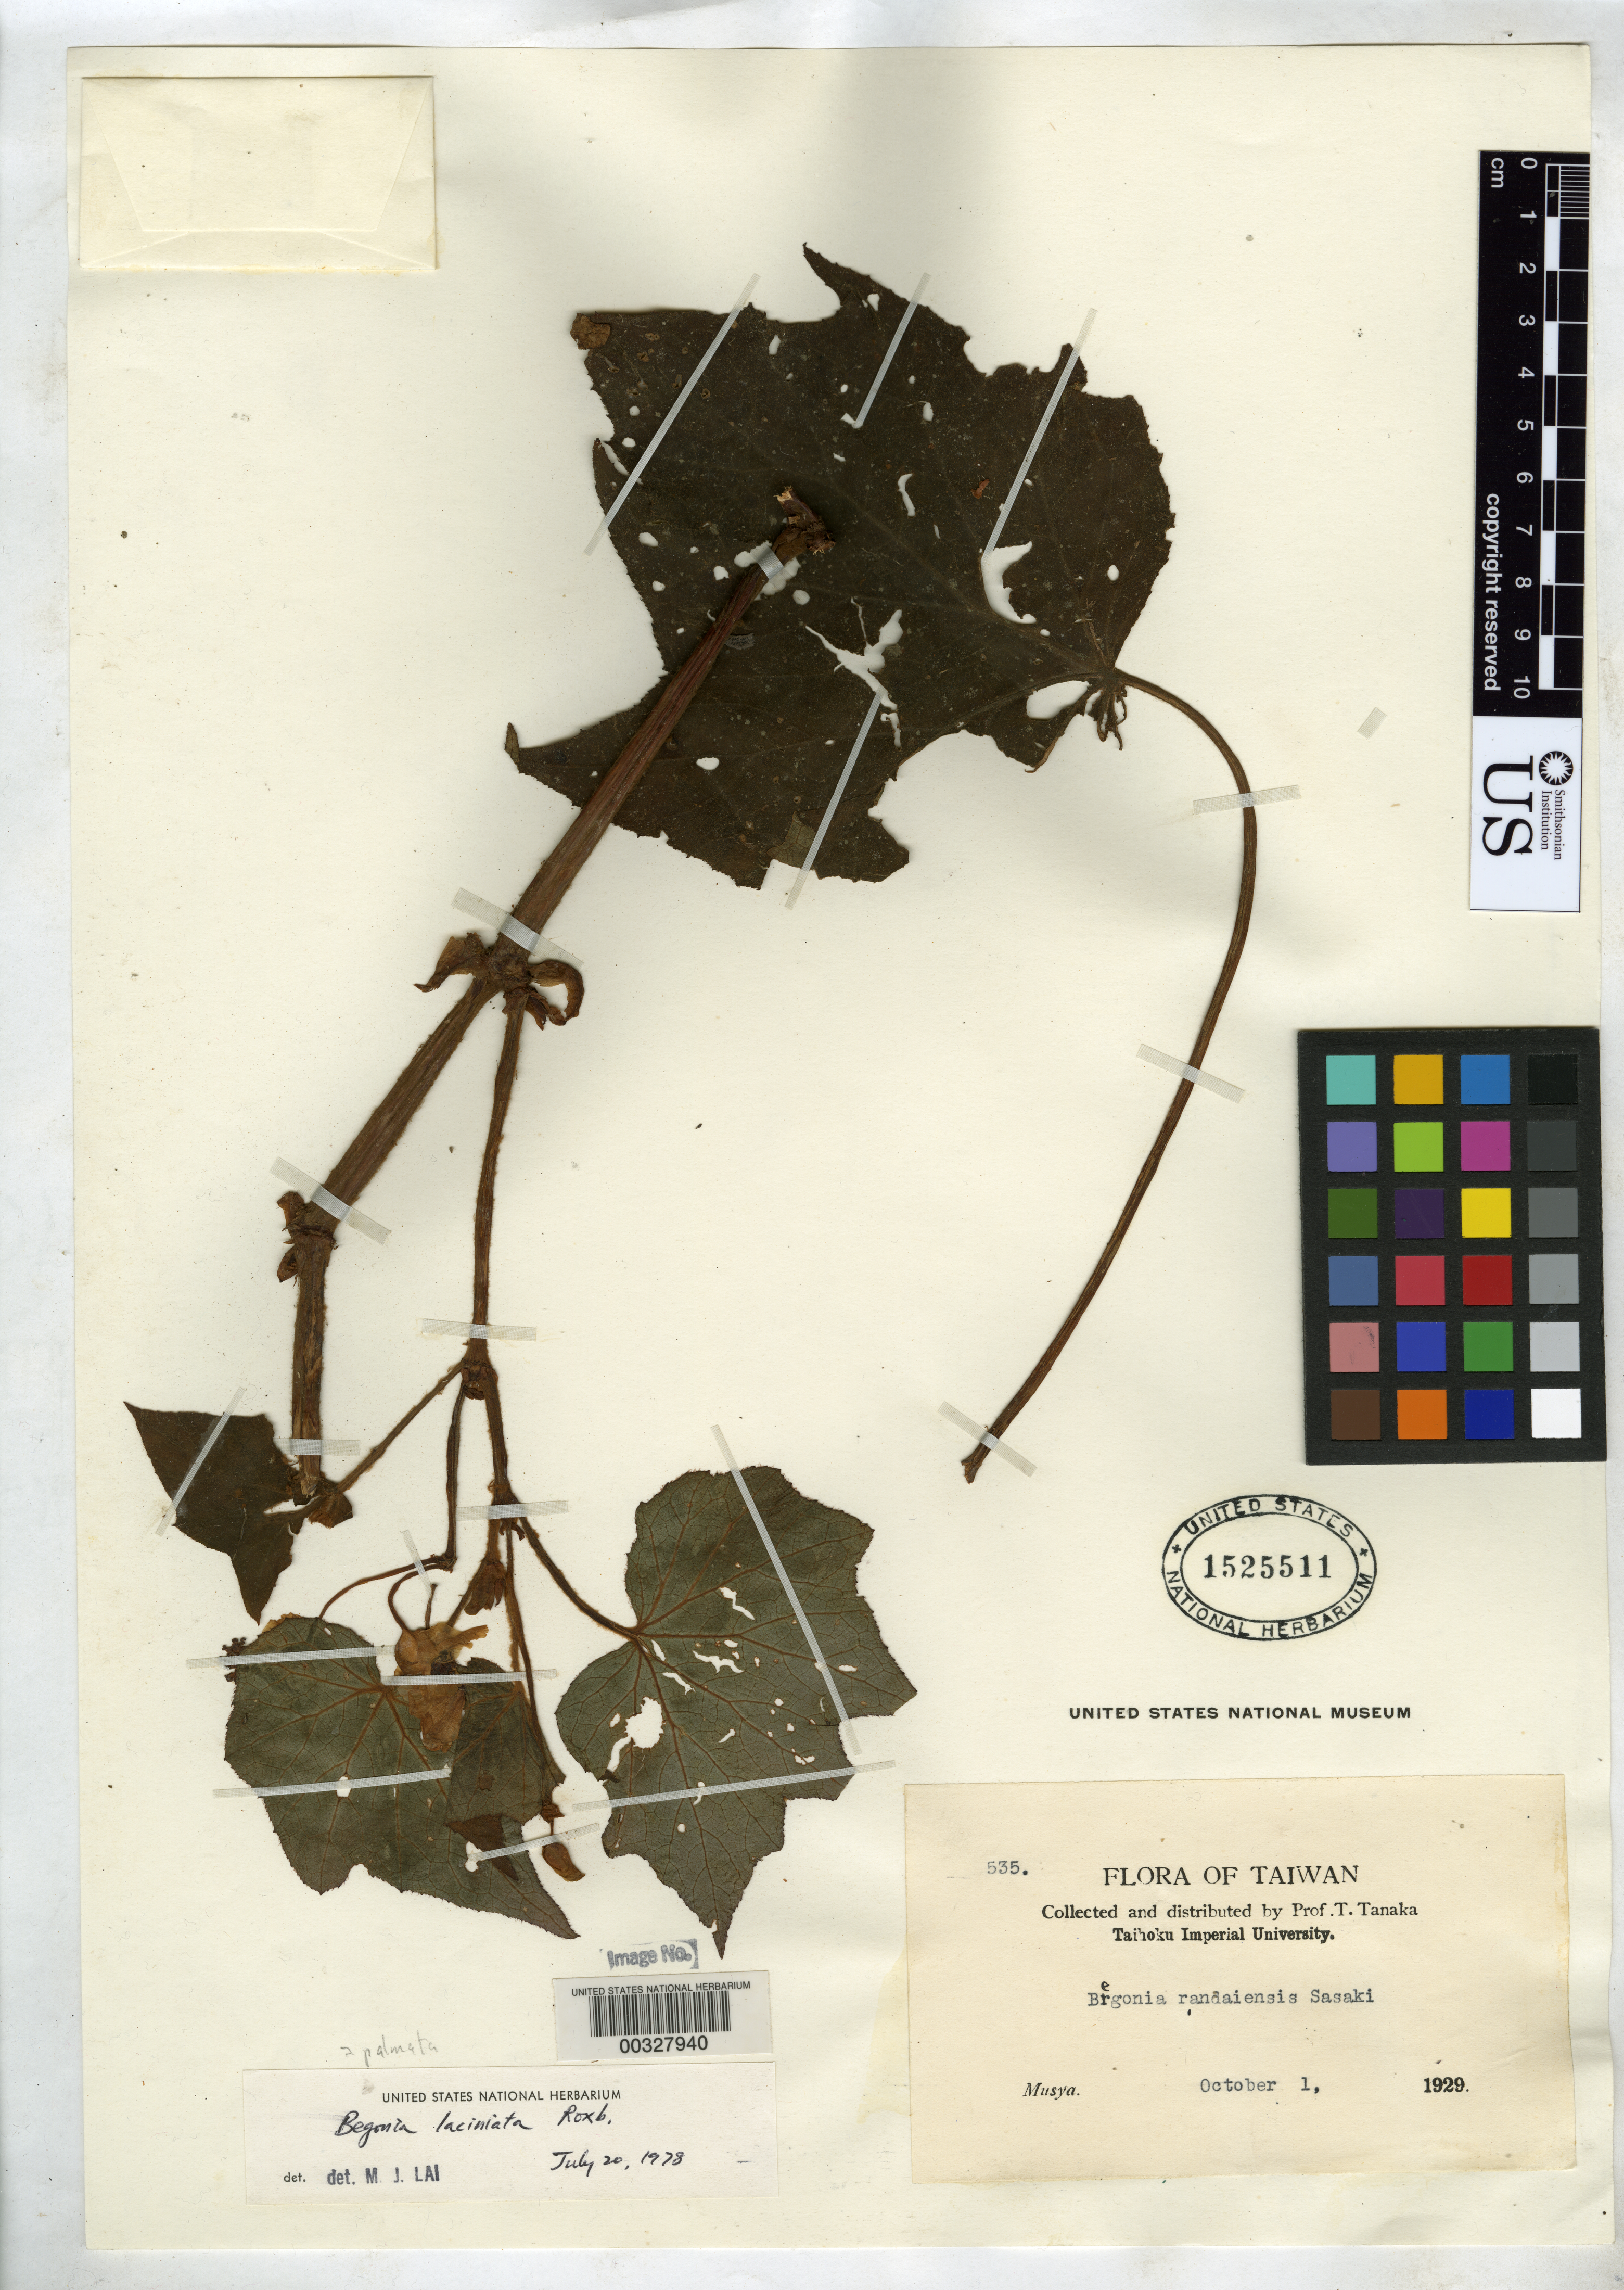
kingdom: Plantae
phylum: Tracheophyta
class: Magnoliopsida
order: Cucurbitales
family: Begoniaceae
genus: Begonia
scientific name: Begonia palmata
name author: D. Don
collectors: T. Tanaka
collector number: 535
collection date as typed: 01 Oct 1929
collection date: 1929-10-01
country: Taiwan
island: Taiwan [Formosa]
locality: Musya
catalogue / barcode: US 1525511